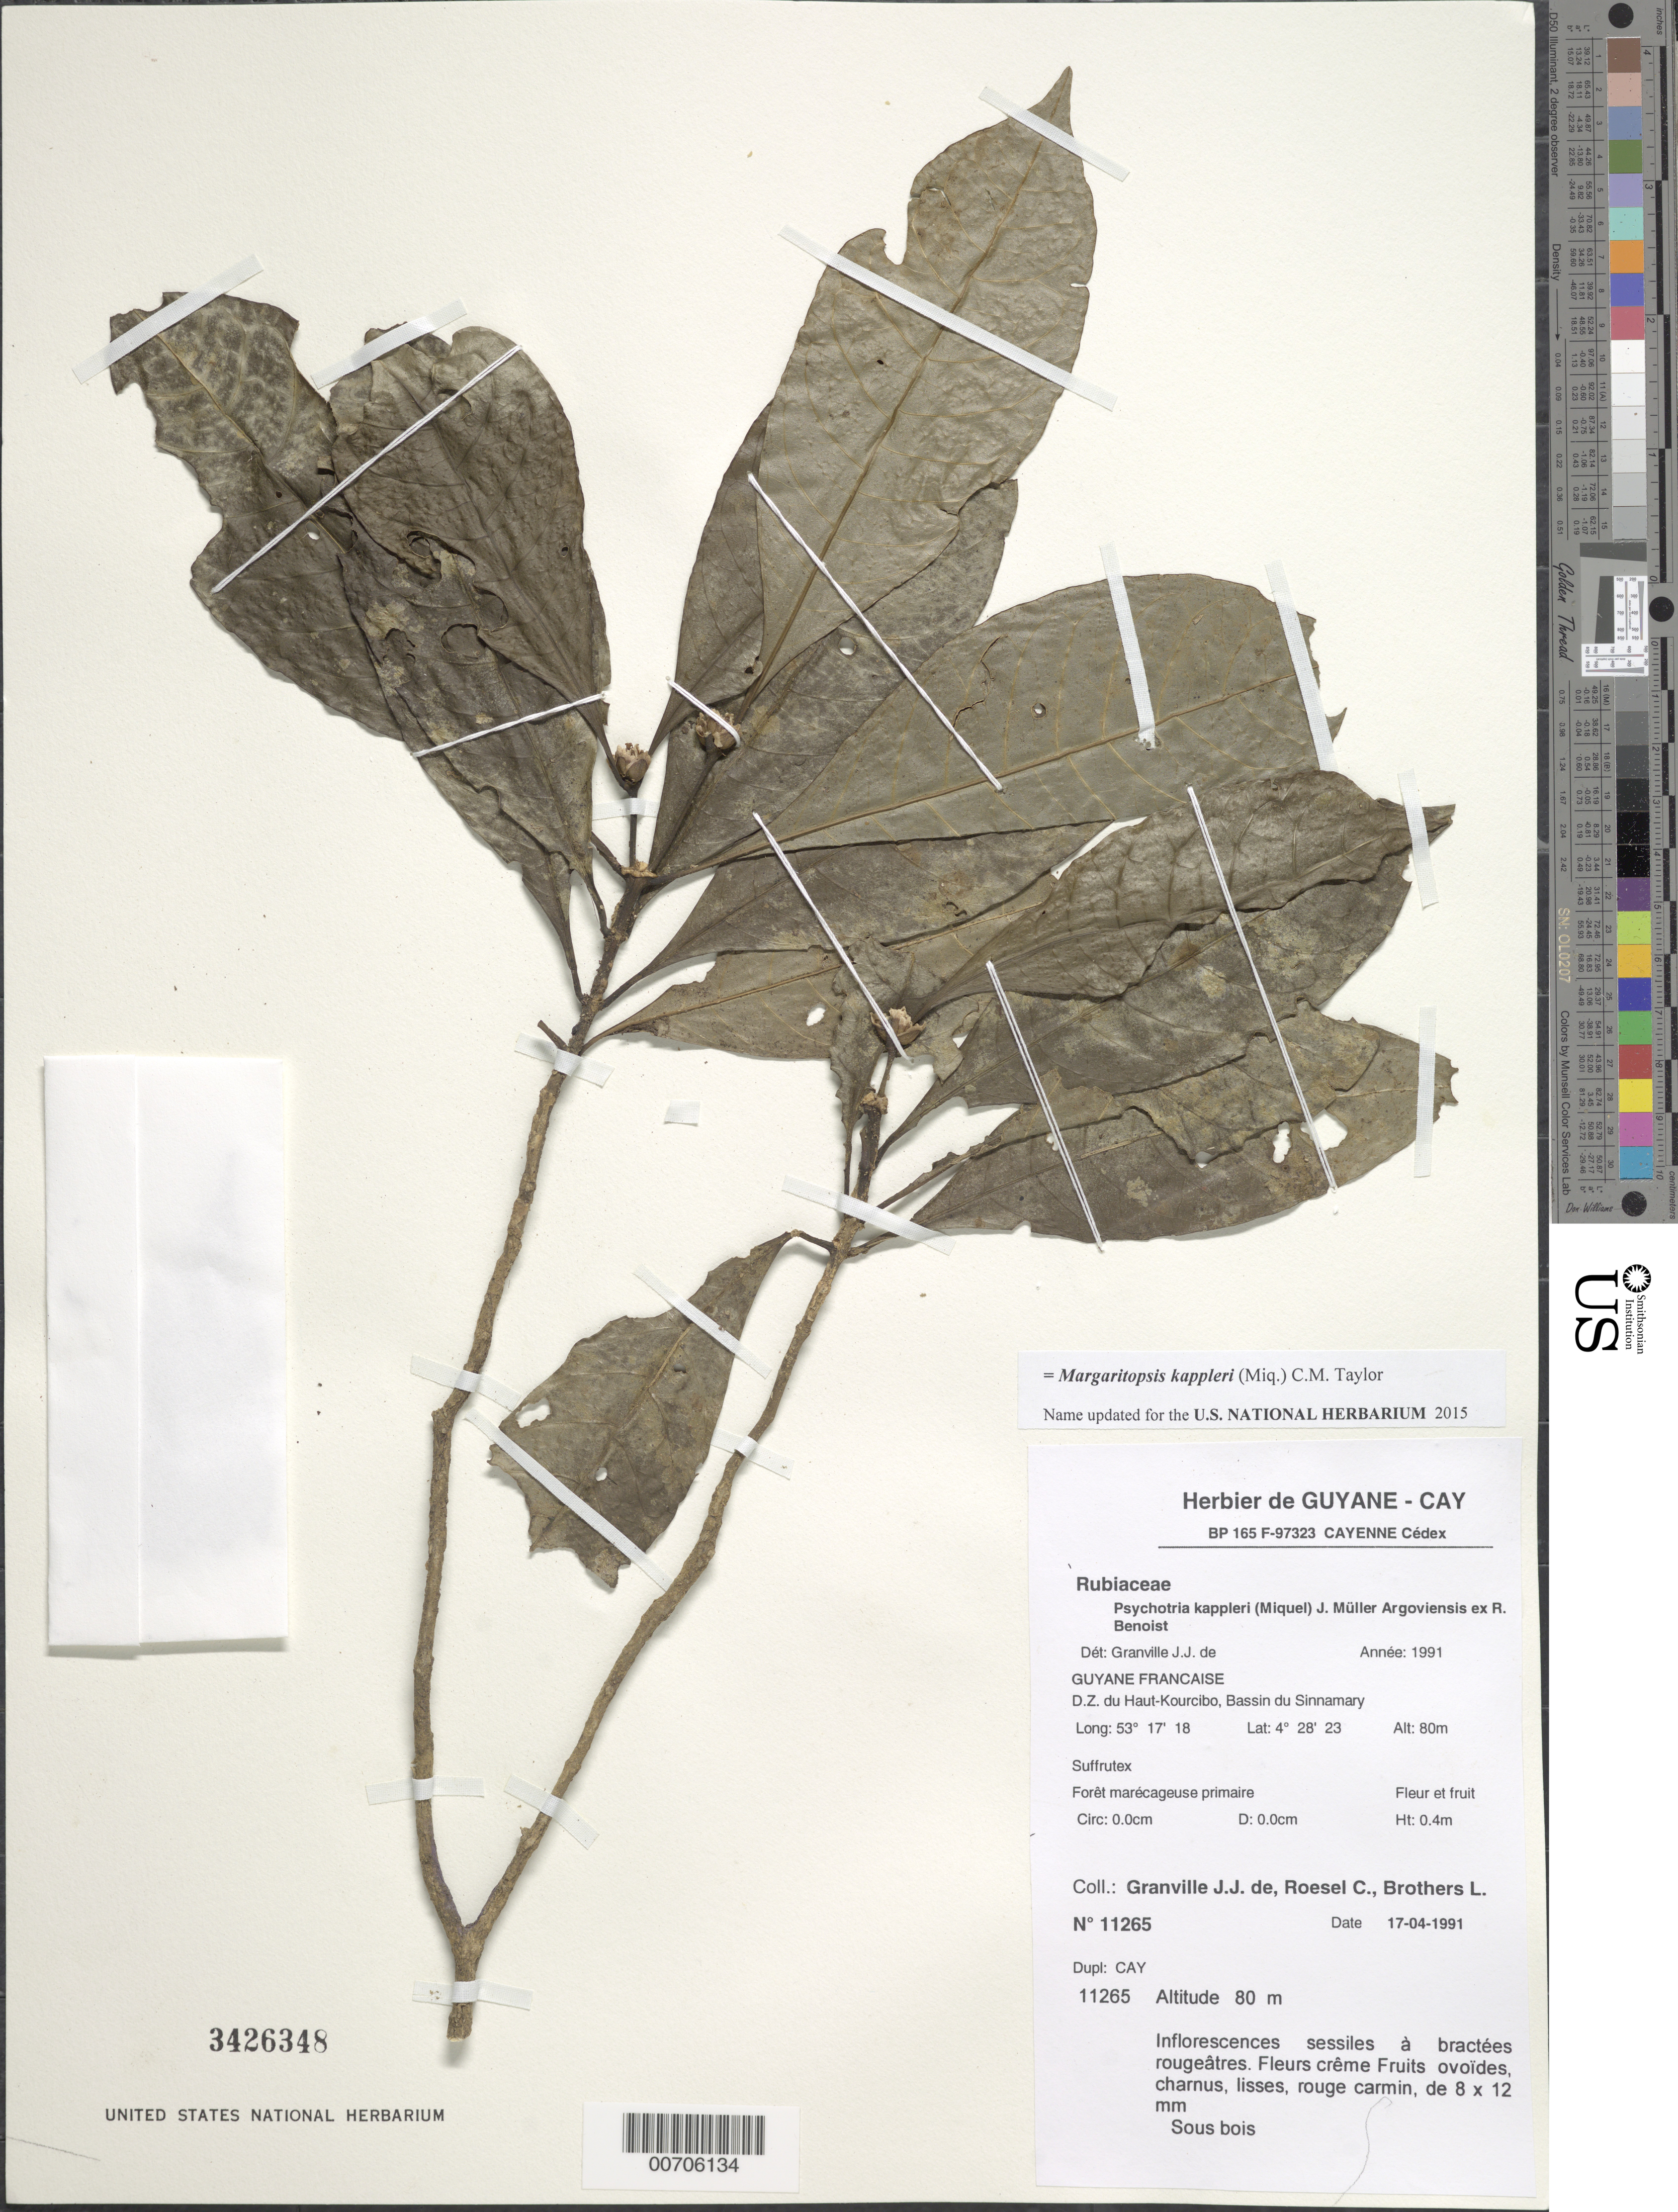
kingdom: Plantae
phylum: Tracheophyta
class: Magnoliopsida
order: Gentianales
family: Rubiaceae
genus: Psychotria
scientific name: Psychotria kappleri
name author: (Miq.) Müll. Arg. ex Benoist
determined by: Granville, J. J. de, (CAY), Institut de Recherche pour le Developpement (IRD) (FRENCH GUIANA)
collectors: J.-J. de Granville, C. S. Roesel & L. Brothers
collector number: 11265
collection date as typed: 17-Apr-91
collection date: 1991-04-17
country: French Guiana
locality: D.Z. du Haut-Kourcibo, Bassin du Sinnamary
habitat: Marshy primary forest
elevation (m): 80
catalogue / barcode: US 3426348